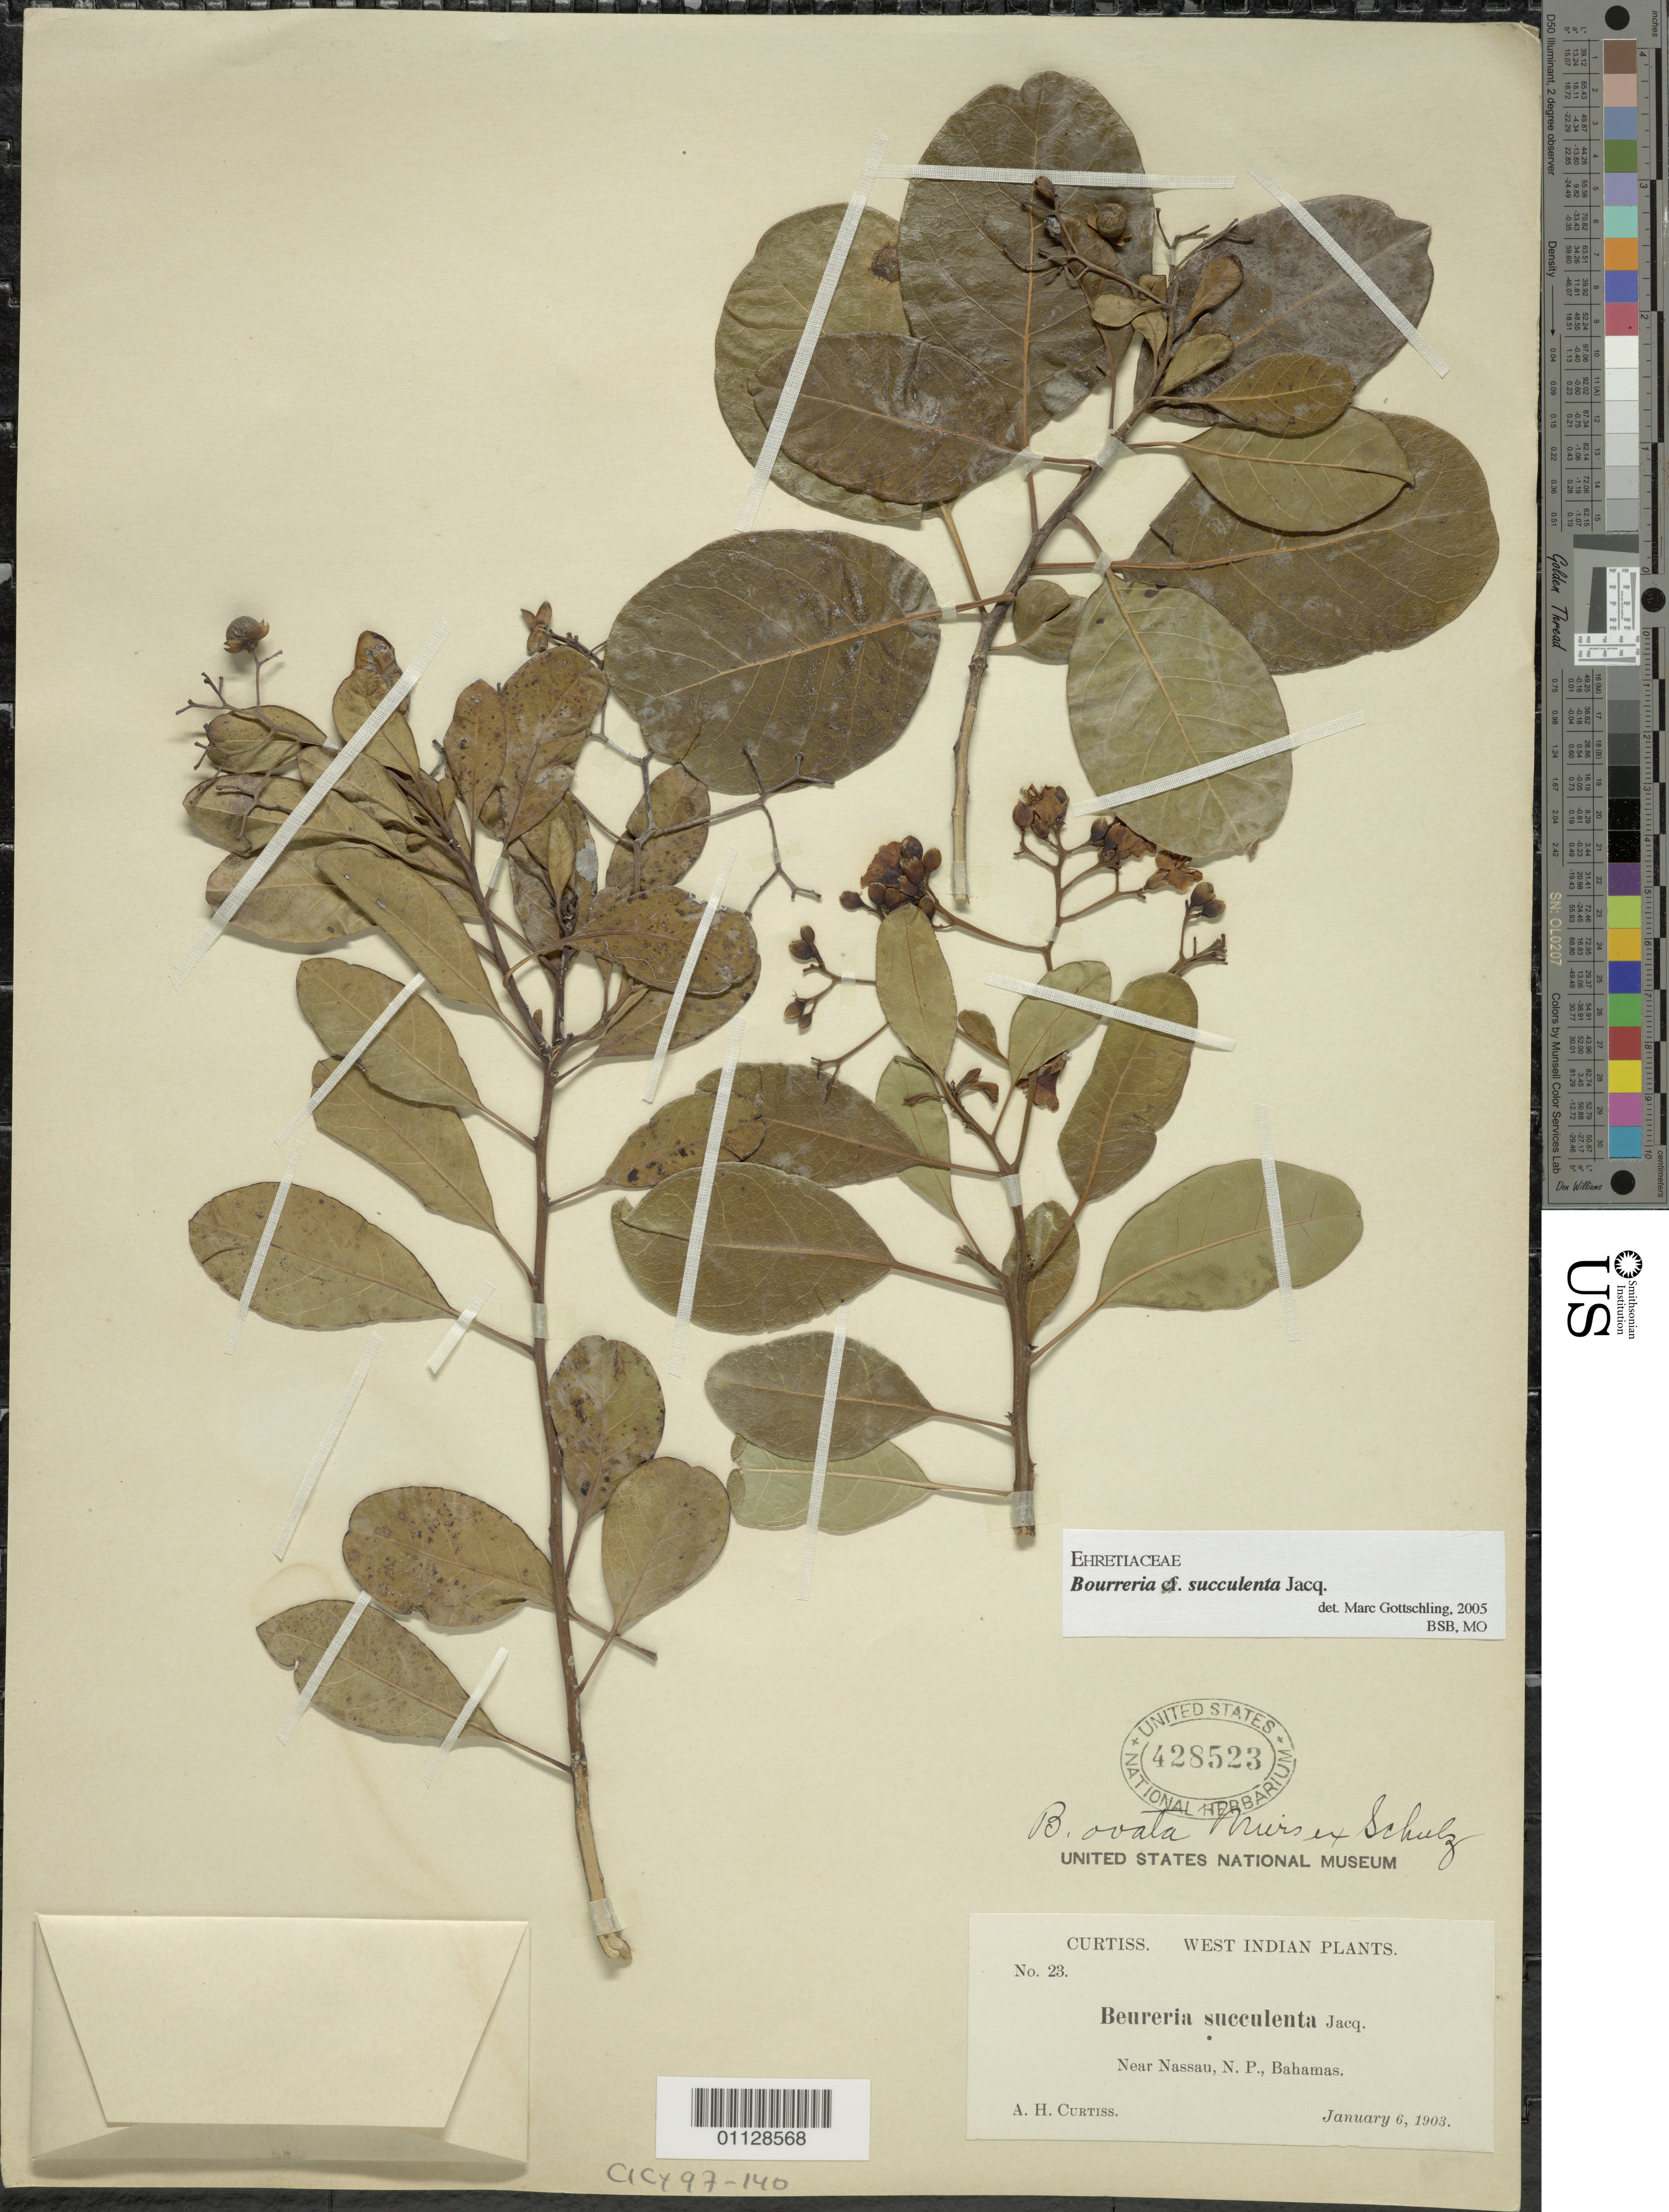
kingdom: Plantae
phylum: Tracheophyta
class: Magnoliopsida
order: Boraginales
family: Ehretiaceae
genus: Bourreria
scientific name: Bourreria succulenta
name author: Jacq.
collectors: A. H. Curtiss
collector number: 23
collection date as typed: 06 Jan 1903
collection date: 1903-01-06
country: Bahamas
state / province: New Providence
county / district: Nassau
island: New Providence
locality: Near Nassau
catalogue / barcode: US 428523